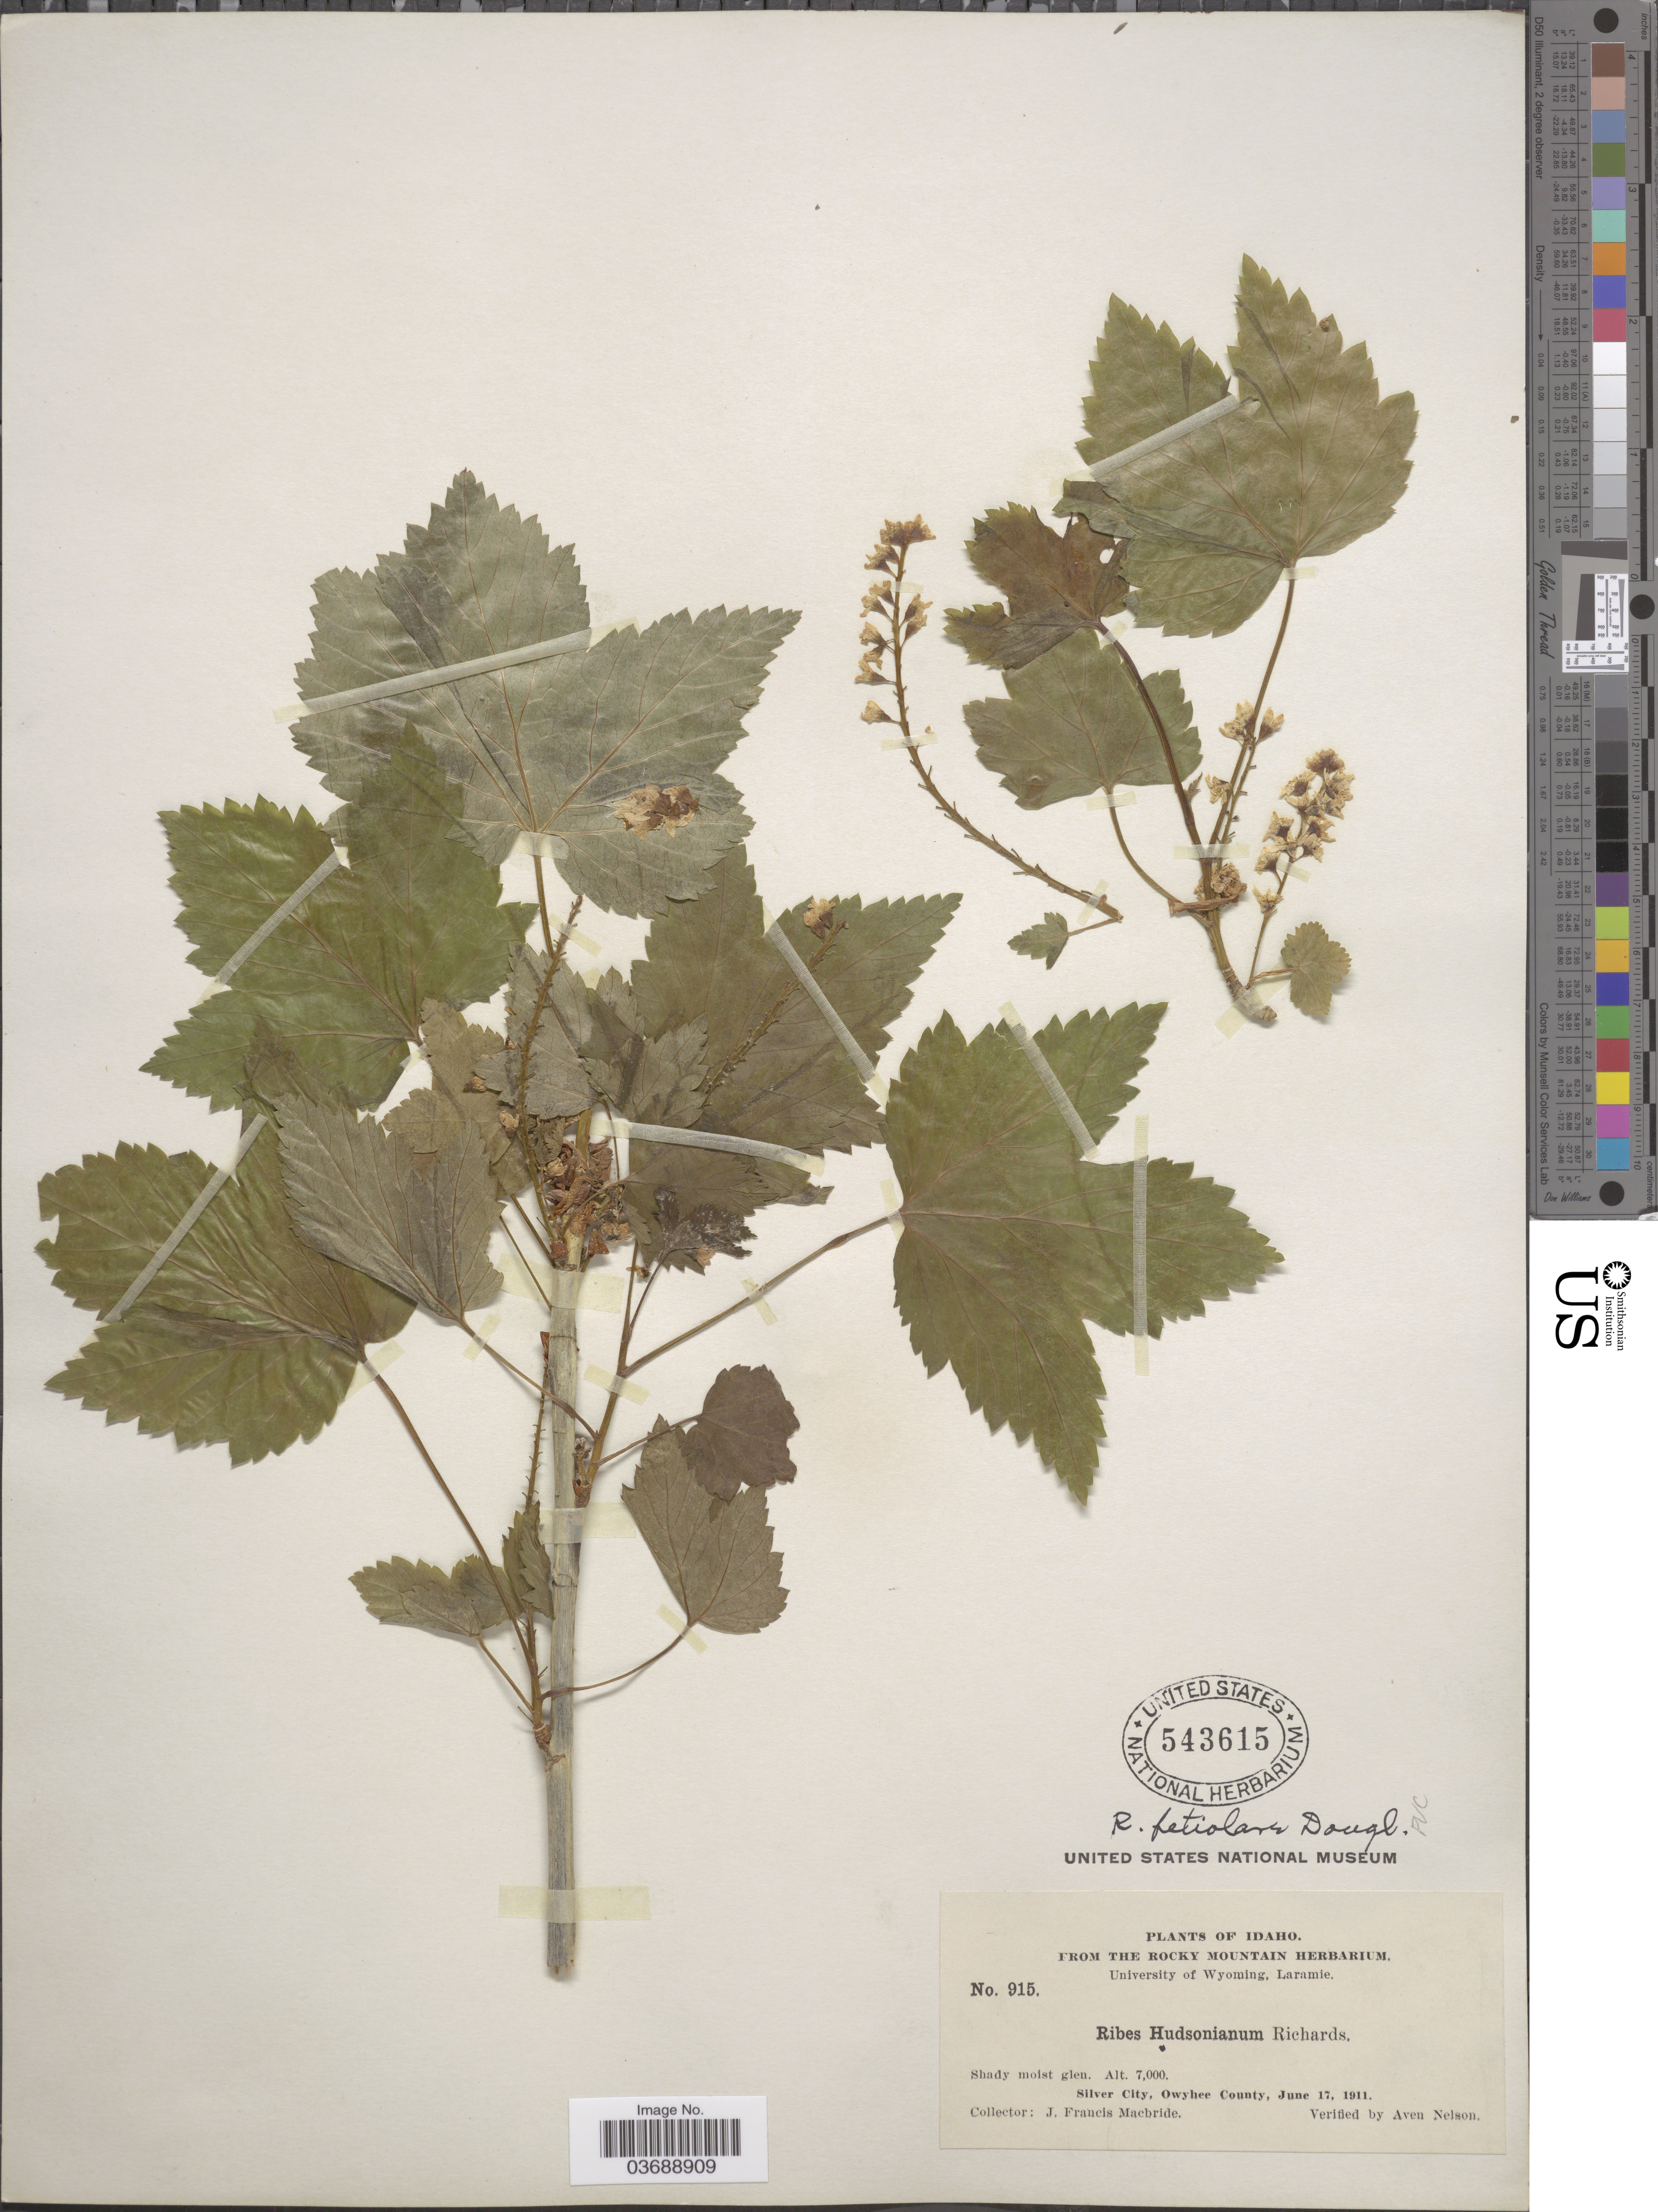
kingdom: Plantae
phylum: Tracheophyta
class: Magnoliopsida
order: Saxifragales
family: Grossulariaceae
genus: Ribes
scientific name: Ribes petiolare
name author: Douglas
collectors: J. F. Macbride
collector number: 915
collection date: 1911-06-17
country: United States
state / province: Idaho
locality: Silver City, Owyhee County.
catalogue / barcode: US 543615